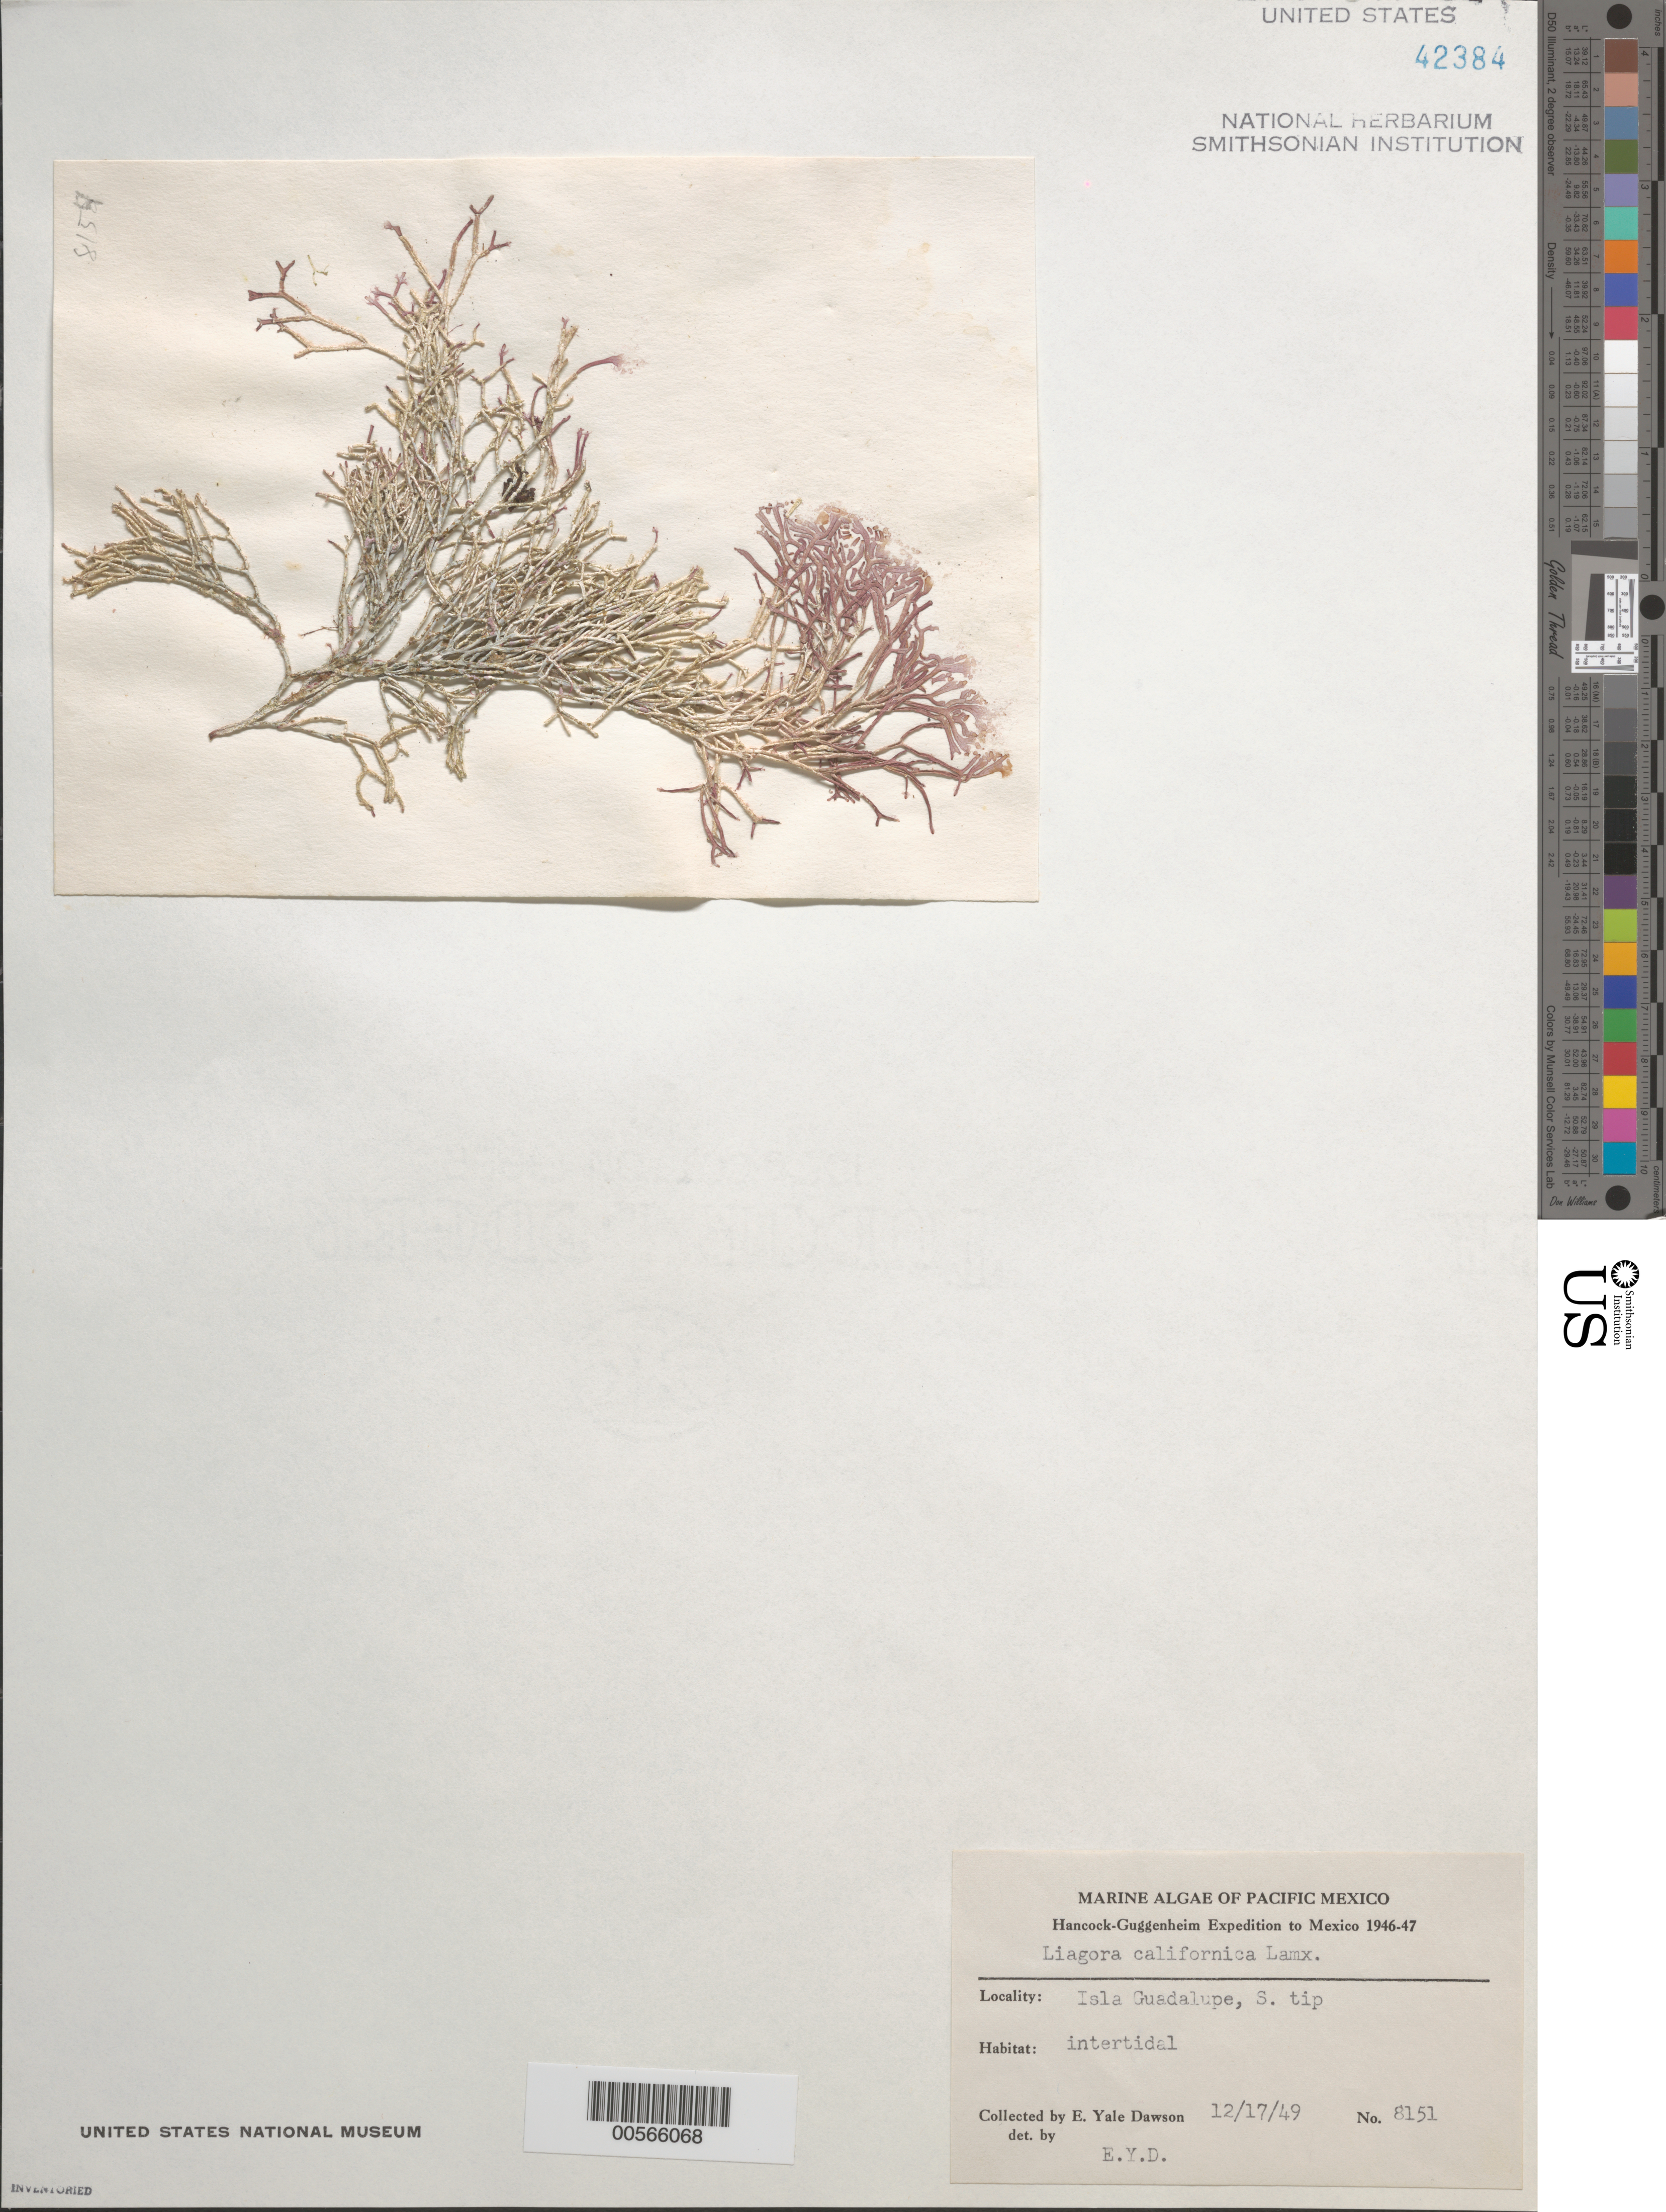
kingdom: Plantae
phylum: Rhodophyta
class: Florideophyceae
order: Nemaliales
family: Liagoraceae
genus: Liagora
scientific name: Liagora californica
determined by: Dawson, E. Y.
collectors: E. Y. Dawson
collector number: EYD 8151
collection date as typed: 17 Dec 1949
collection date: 1949-12-17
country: Mexico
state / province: Baja California Norte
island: Isla Guadalupe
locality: South tip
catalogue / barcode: US 42384